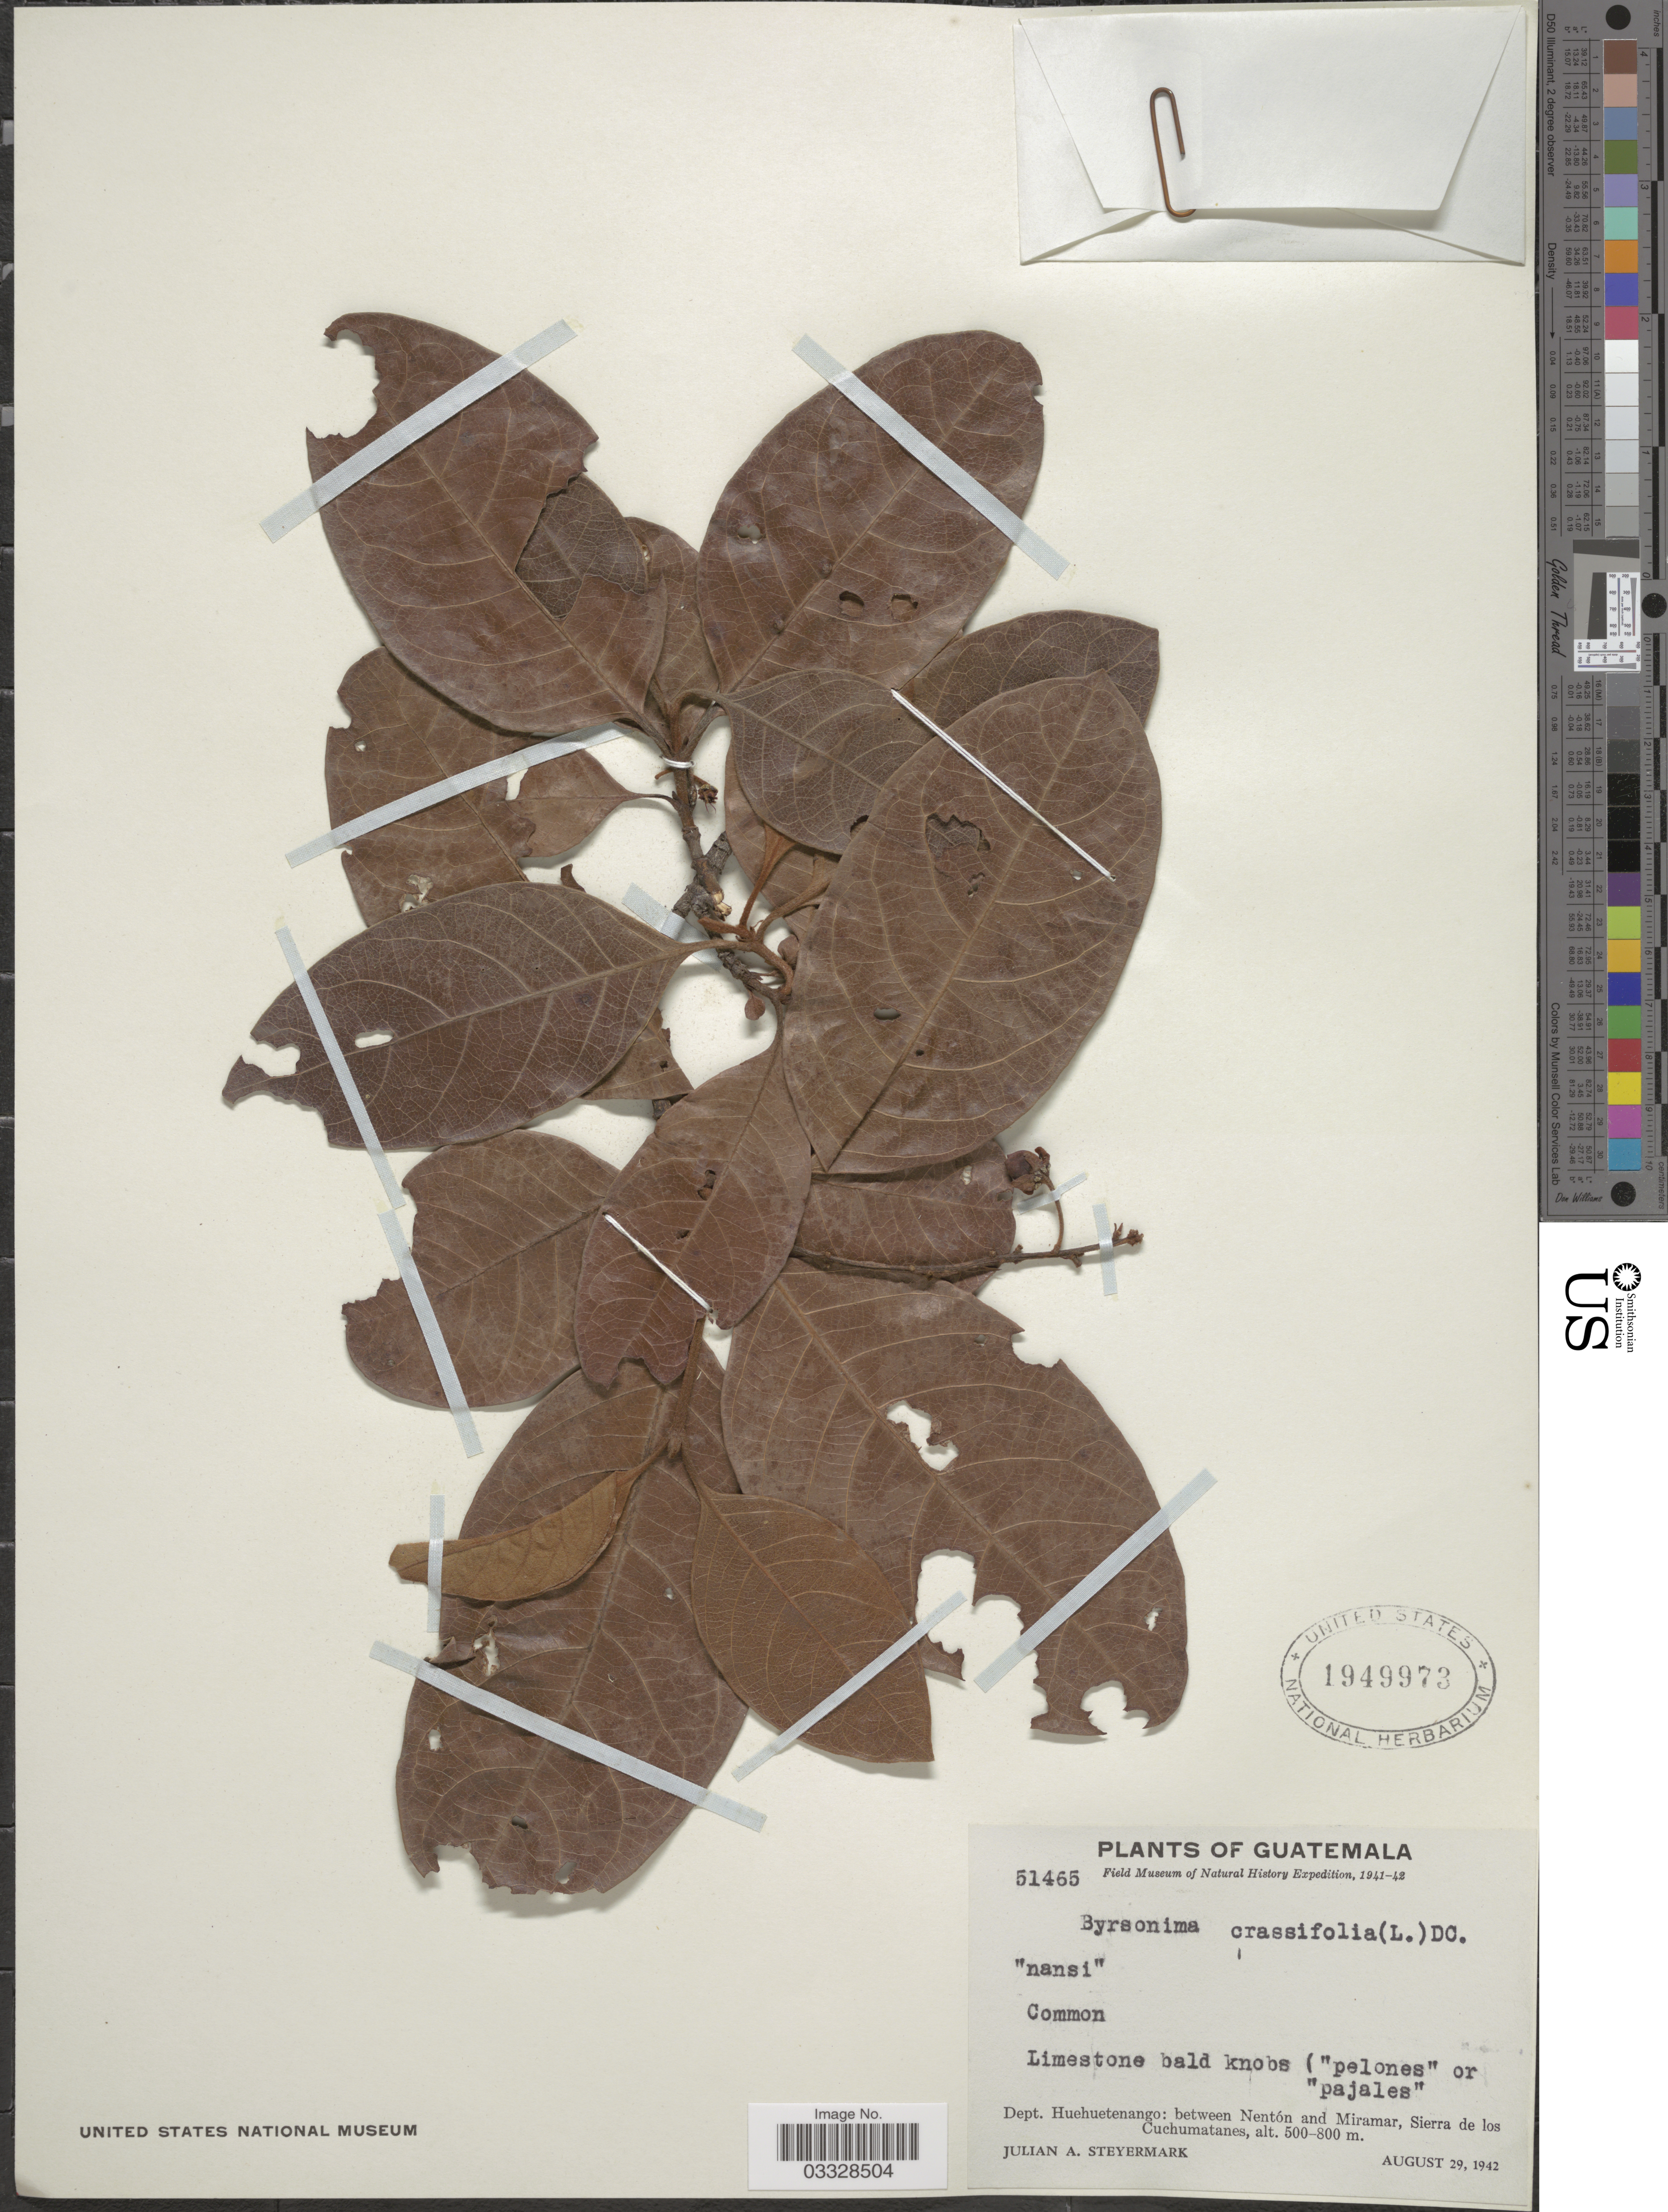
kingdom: Plantae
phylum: Tracheophyta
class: Magnoliopsida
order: Malpighiales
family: Malpighiaceae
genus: Byrsonima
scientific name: Byrsonima crassifolia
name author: (L.) Kunth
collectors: J. Steyermark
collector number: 51465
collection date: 1942-08-29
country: Guatemala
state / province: Huehuetenango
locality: Dept. Huehuetenango: between Nentón and Miramar, Sierra de los Cuchumatanes.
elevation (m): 500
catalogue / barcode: US 1949973